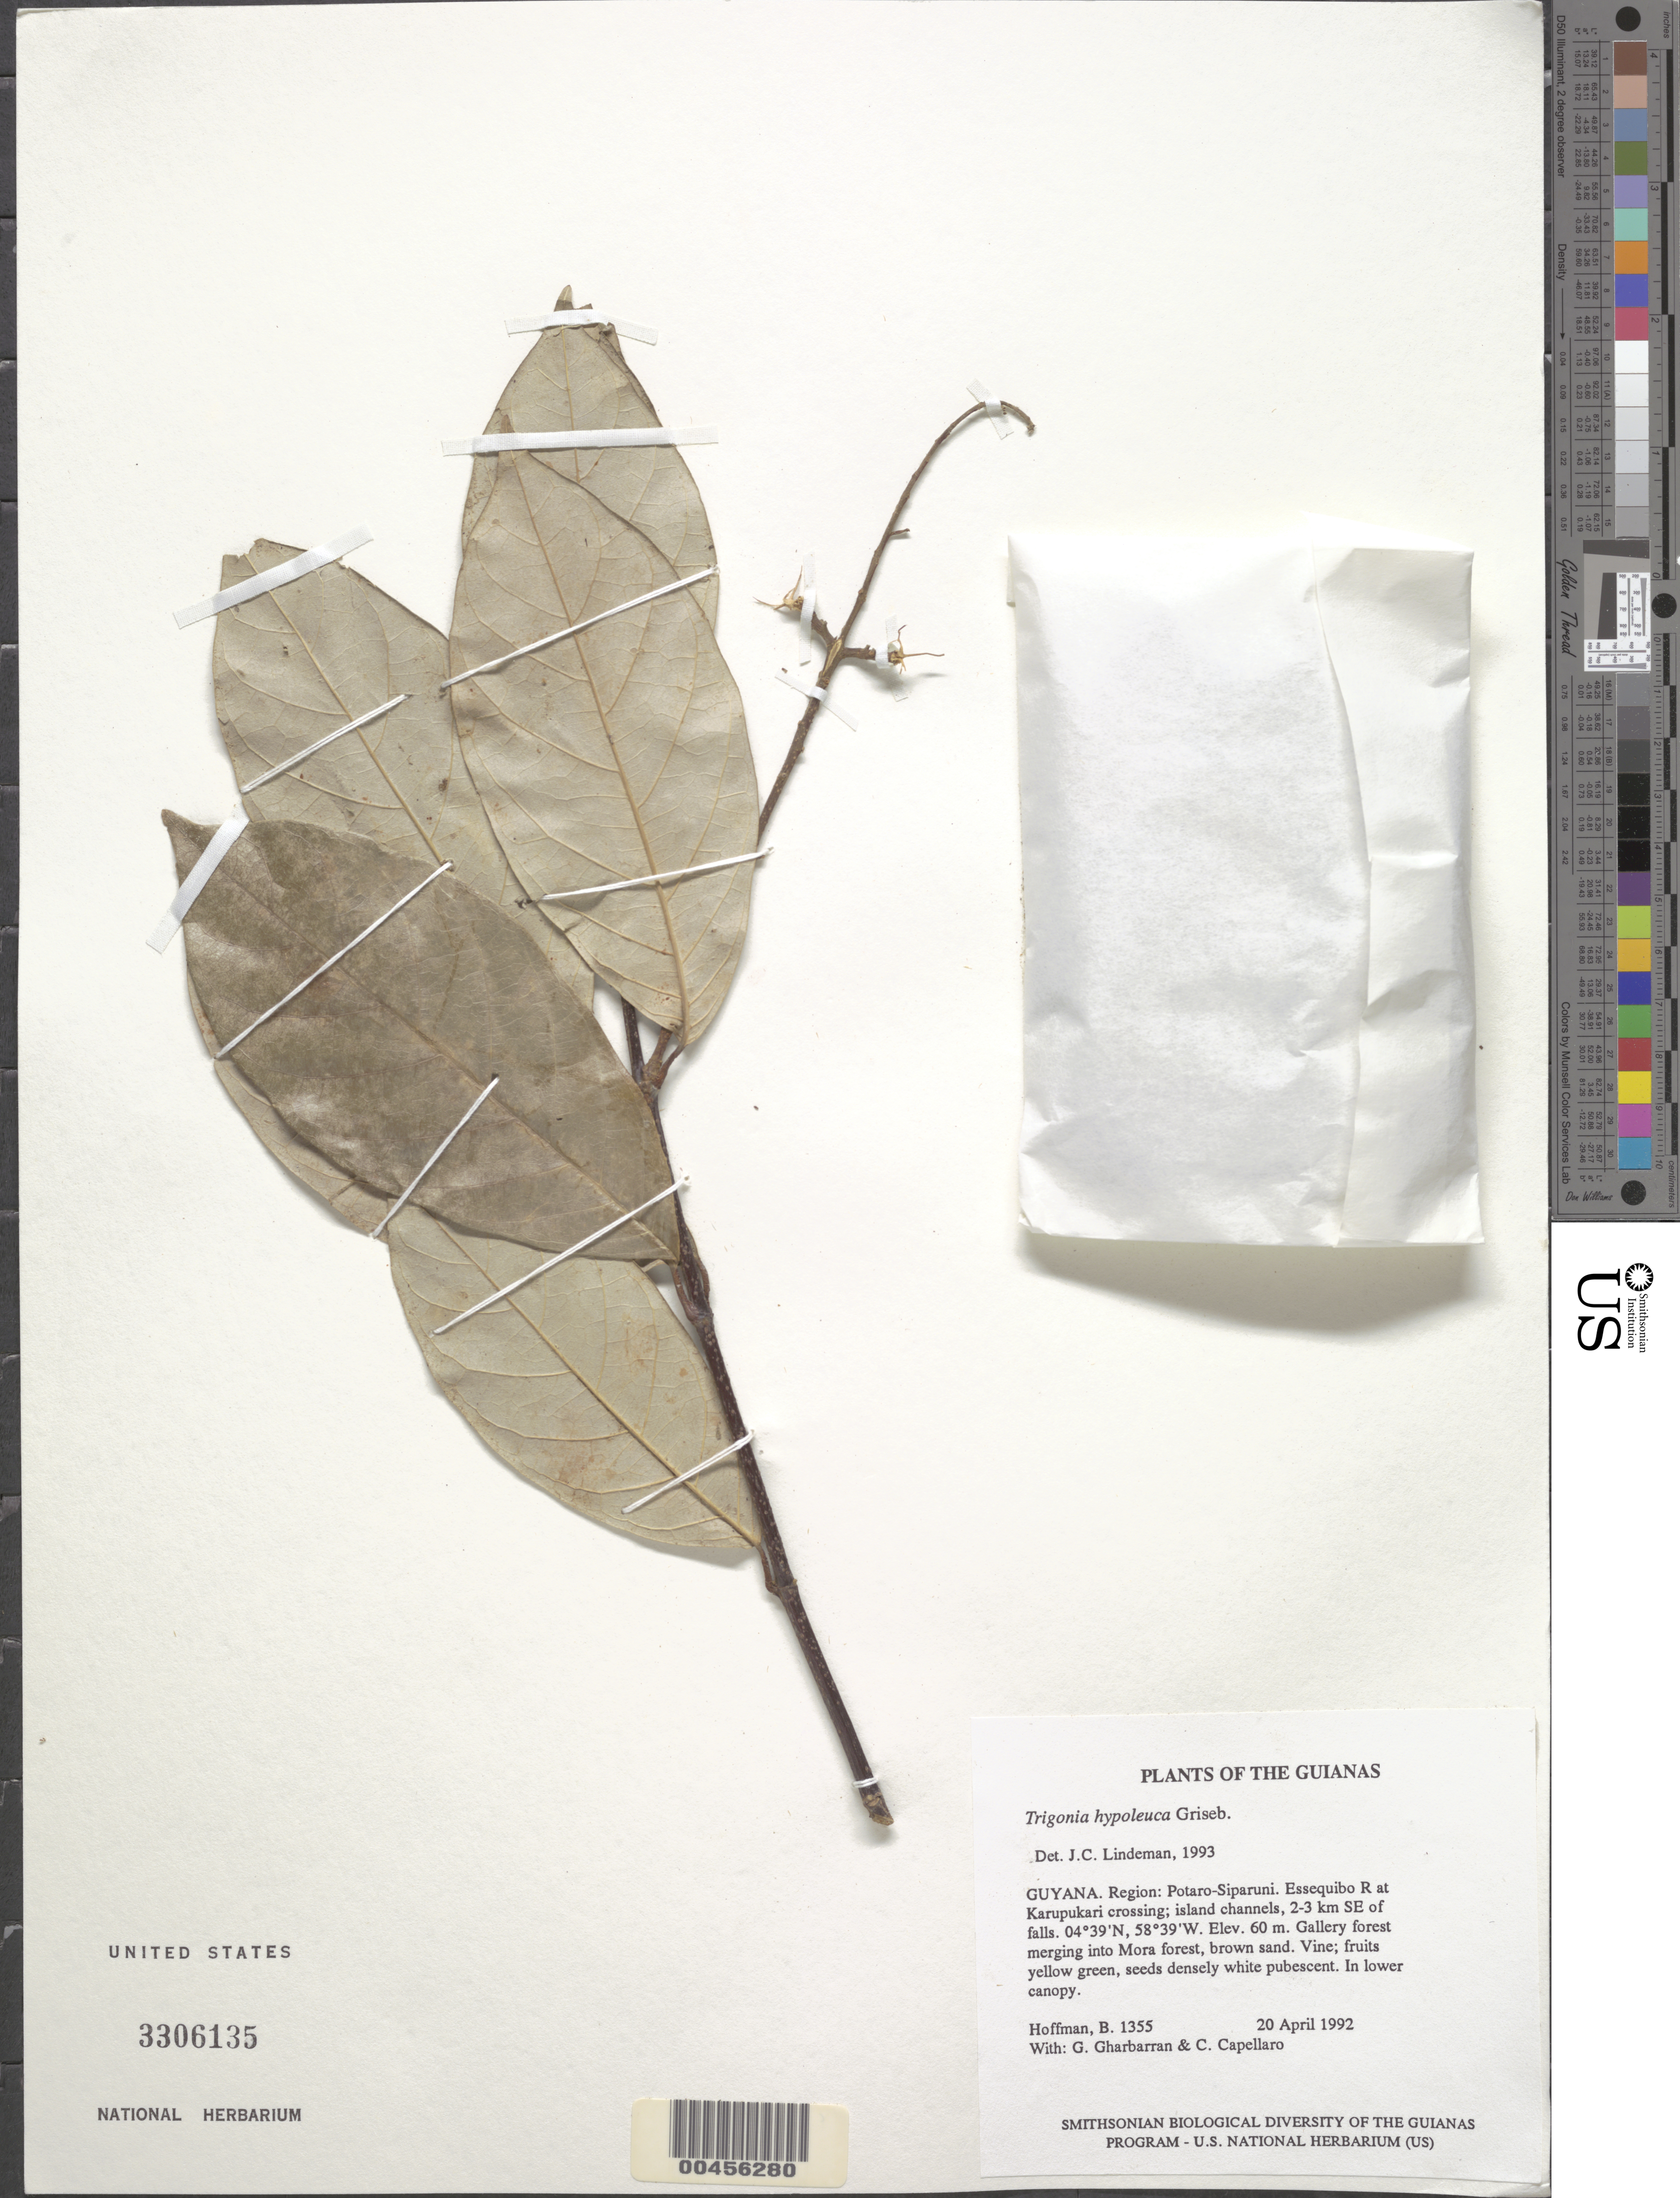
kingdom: Plantae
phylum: Tracheophyta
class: Magnoliopsida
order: Malpighiales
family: Trigoniaceae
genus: Trigonia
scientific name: Trigonia hypoleuca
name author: Griseb.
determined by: Lindeman, J. C.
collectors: B. Hoffman, G. Gharbarran & C. Capellaro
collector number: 1355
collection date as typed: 20 April 1992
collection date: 1992-04-20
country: Guyana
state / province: Potaro-Siparuni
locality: Essequibo River at Karupukari crossing; island channels, 2-3 km SE of falls. Iwokrama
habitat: Gallery forest merging into Mora forest, brown sand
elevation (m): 60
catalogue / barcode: US 3306135